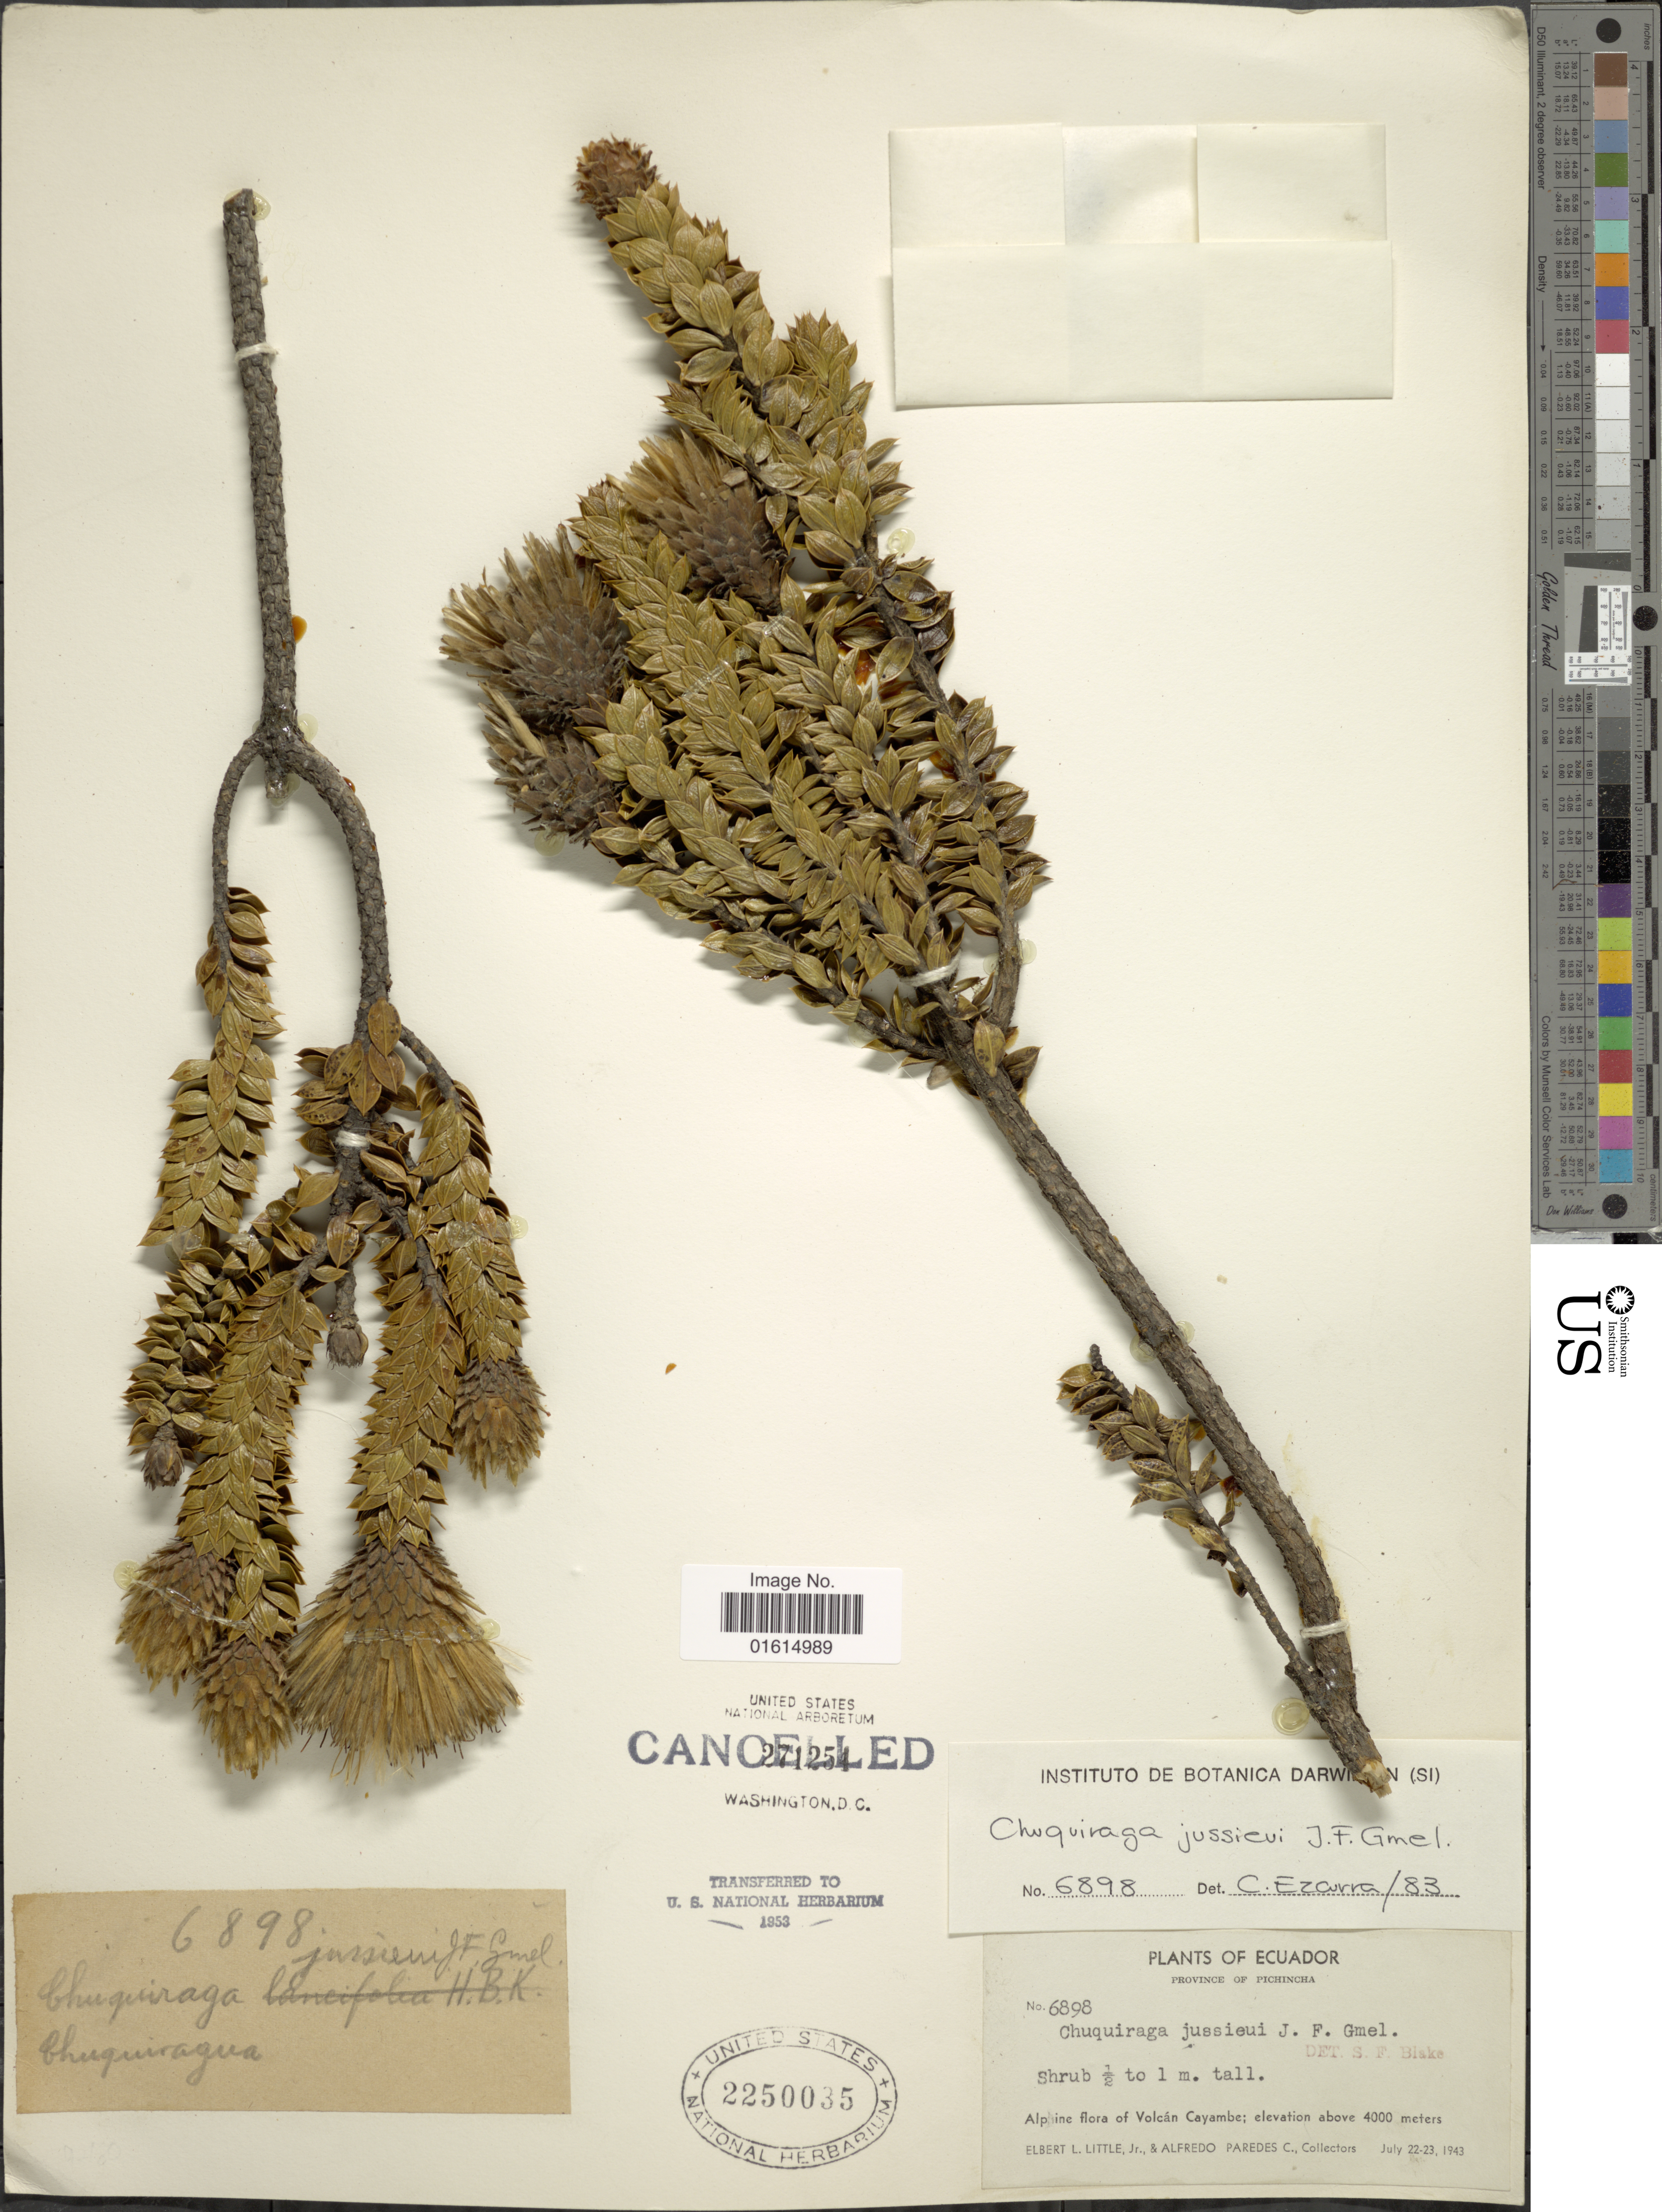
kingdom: Plantae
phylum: Tracheophyta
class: Magnoliopsida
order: Asterales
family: Asteraceae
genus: Chuquiraga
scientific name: Chuquiraga jussieui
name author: J.F. Gmel.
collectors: E. L. Little & A. Paredes C.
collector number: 6898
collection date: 1943-07-22/1943-07-23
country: Ecuador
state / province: Pichincha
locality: Province of Pichincha, Volcan Cayambe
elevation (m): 4000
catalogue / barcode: US 2250035